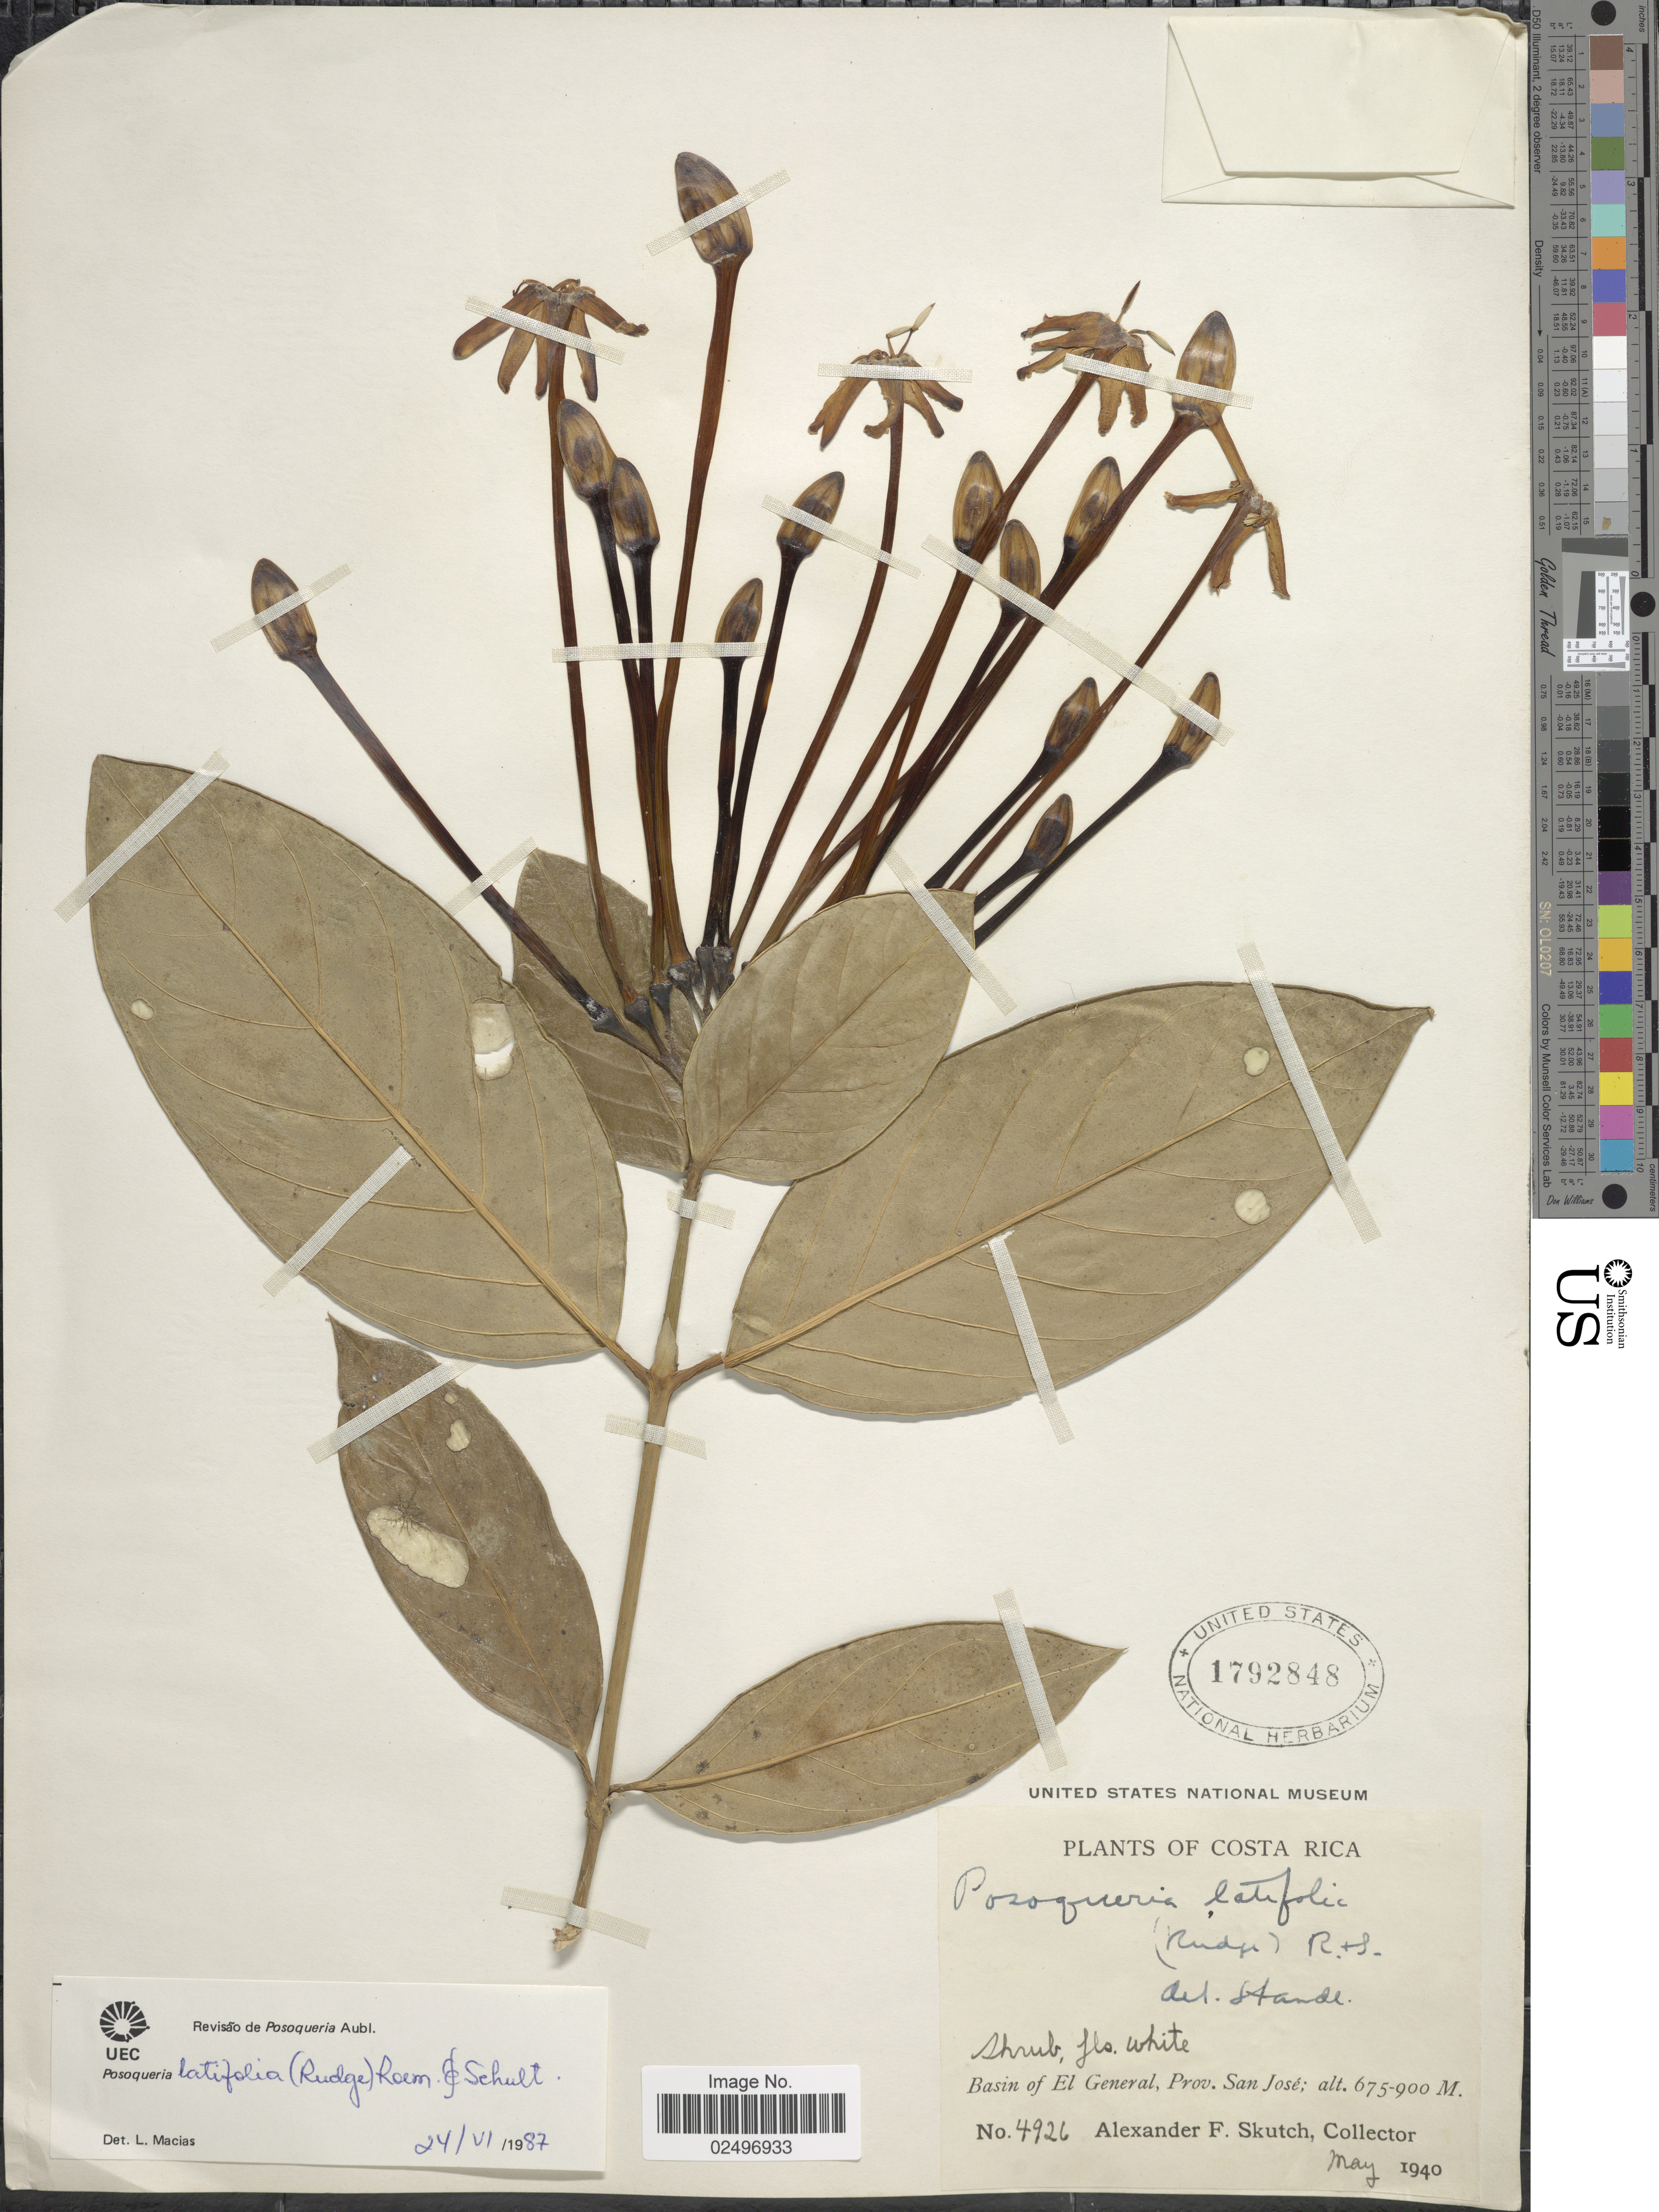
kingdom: Plantae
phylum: Tracheophyta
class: Magnoliopsida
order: Gentianales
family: Rubiaceae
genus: Posoqueria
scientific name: Posoqueria latifolia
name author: (Rudge) Roem. & Schult.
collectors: A. F. Skutch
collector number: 4926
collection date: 1940-05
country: Costa Rica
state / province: San José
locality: Basin of El General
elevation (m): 675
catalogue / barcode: US 1792848